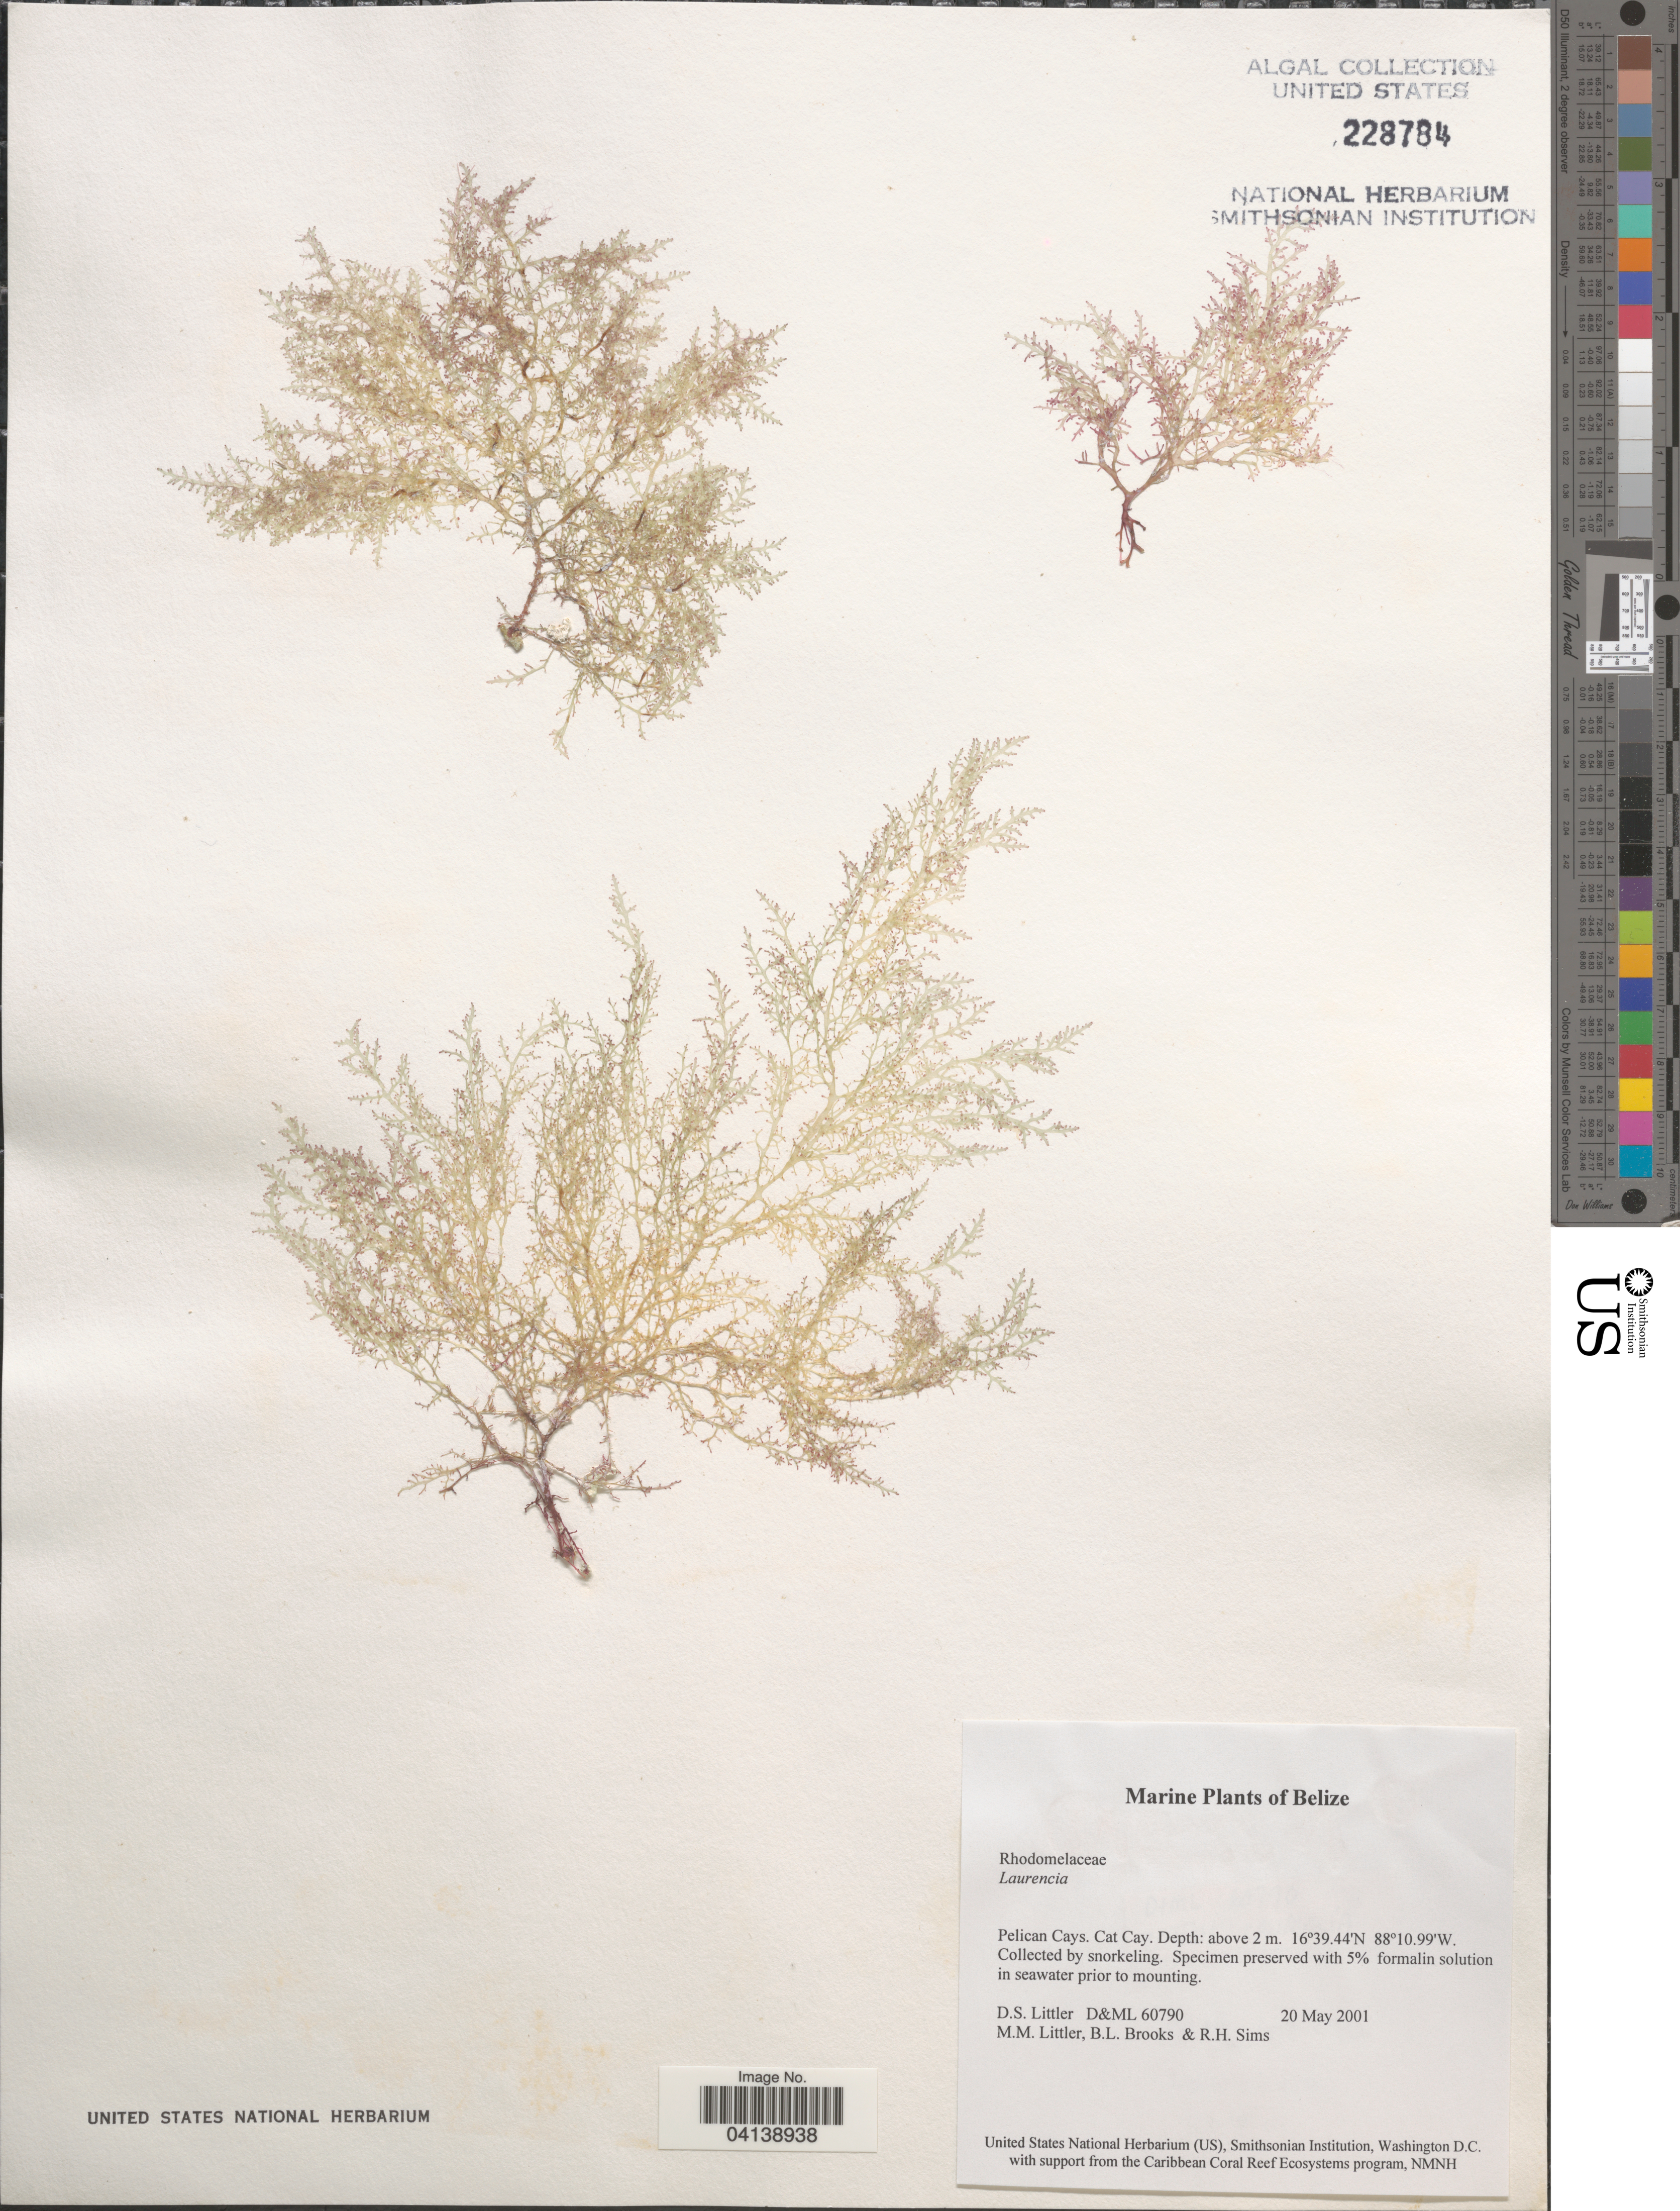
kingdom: Plantae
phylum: Rhodophyta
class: Florideophyceae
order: Ceramiales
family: Rhodomelaceae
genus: Laurencia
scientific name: Laurencia sp.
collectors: D. S. Littler, B. Brooks & R. H. Sims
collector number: D&ML 60790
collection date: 2001-05-20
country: Belize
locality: Pelican Cays. Cat Cay.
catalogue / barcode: US 228784